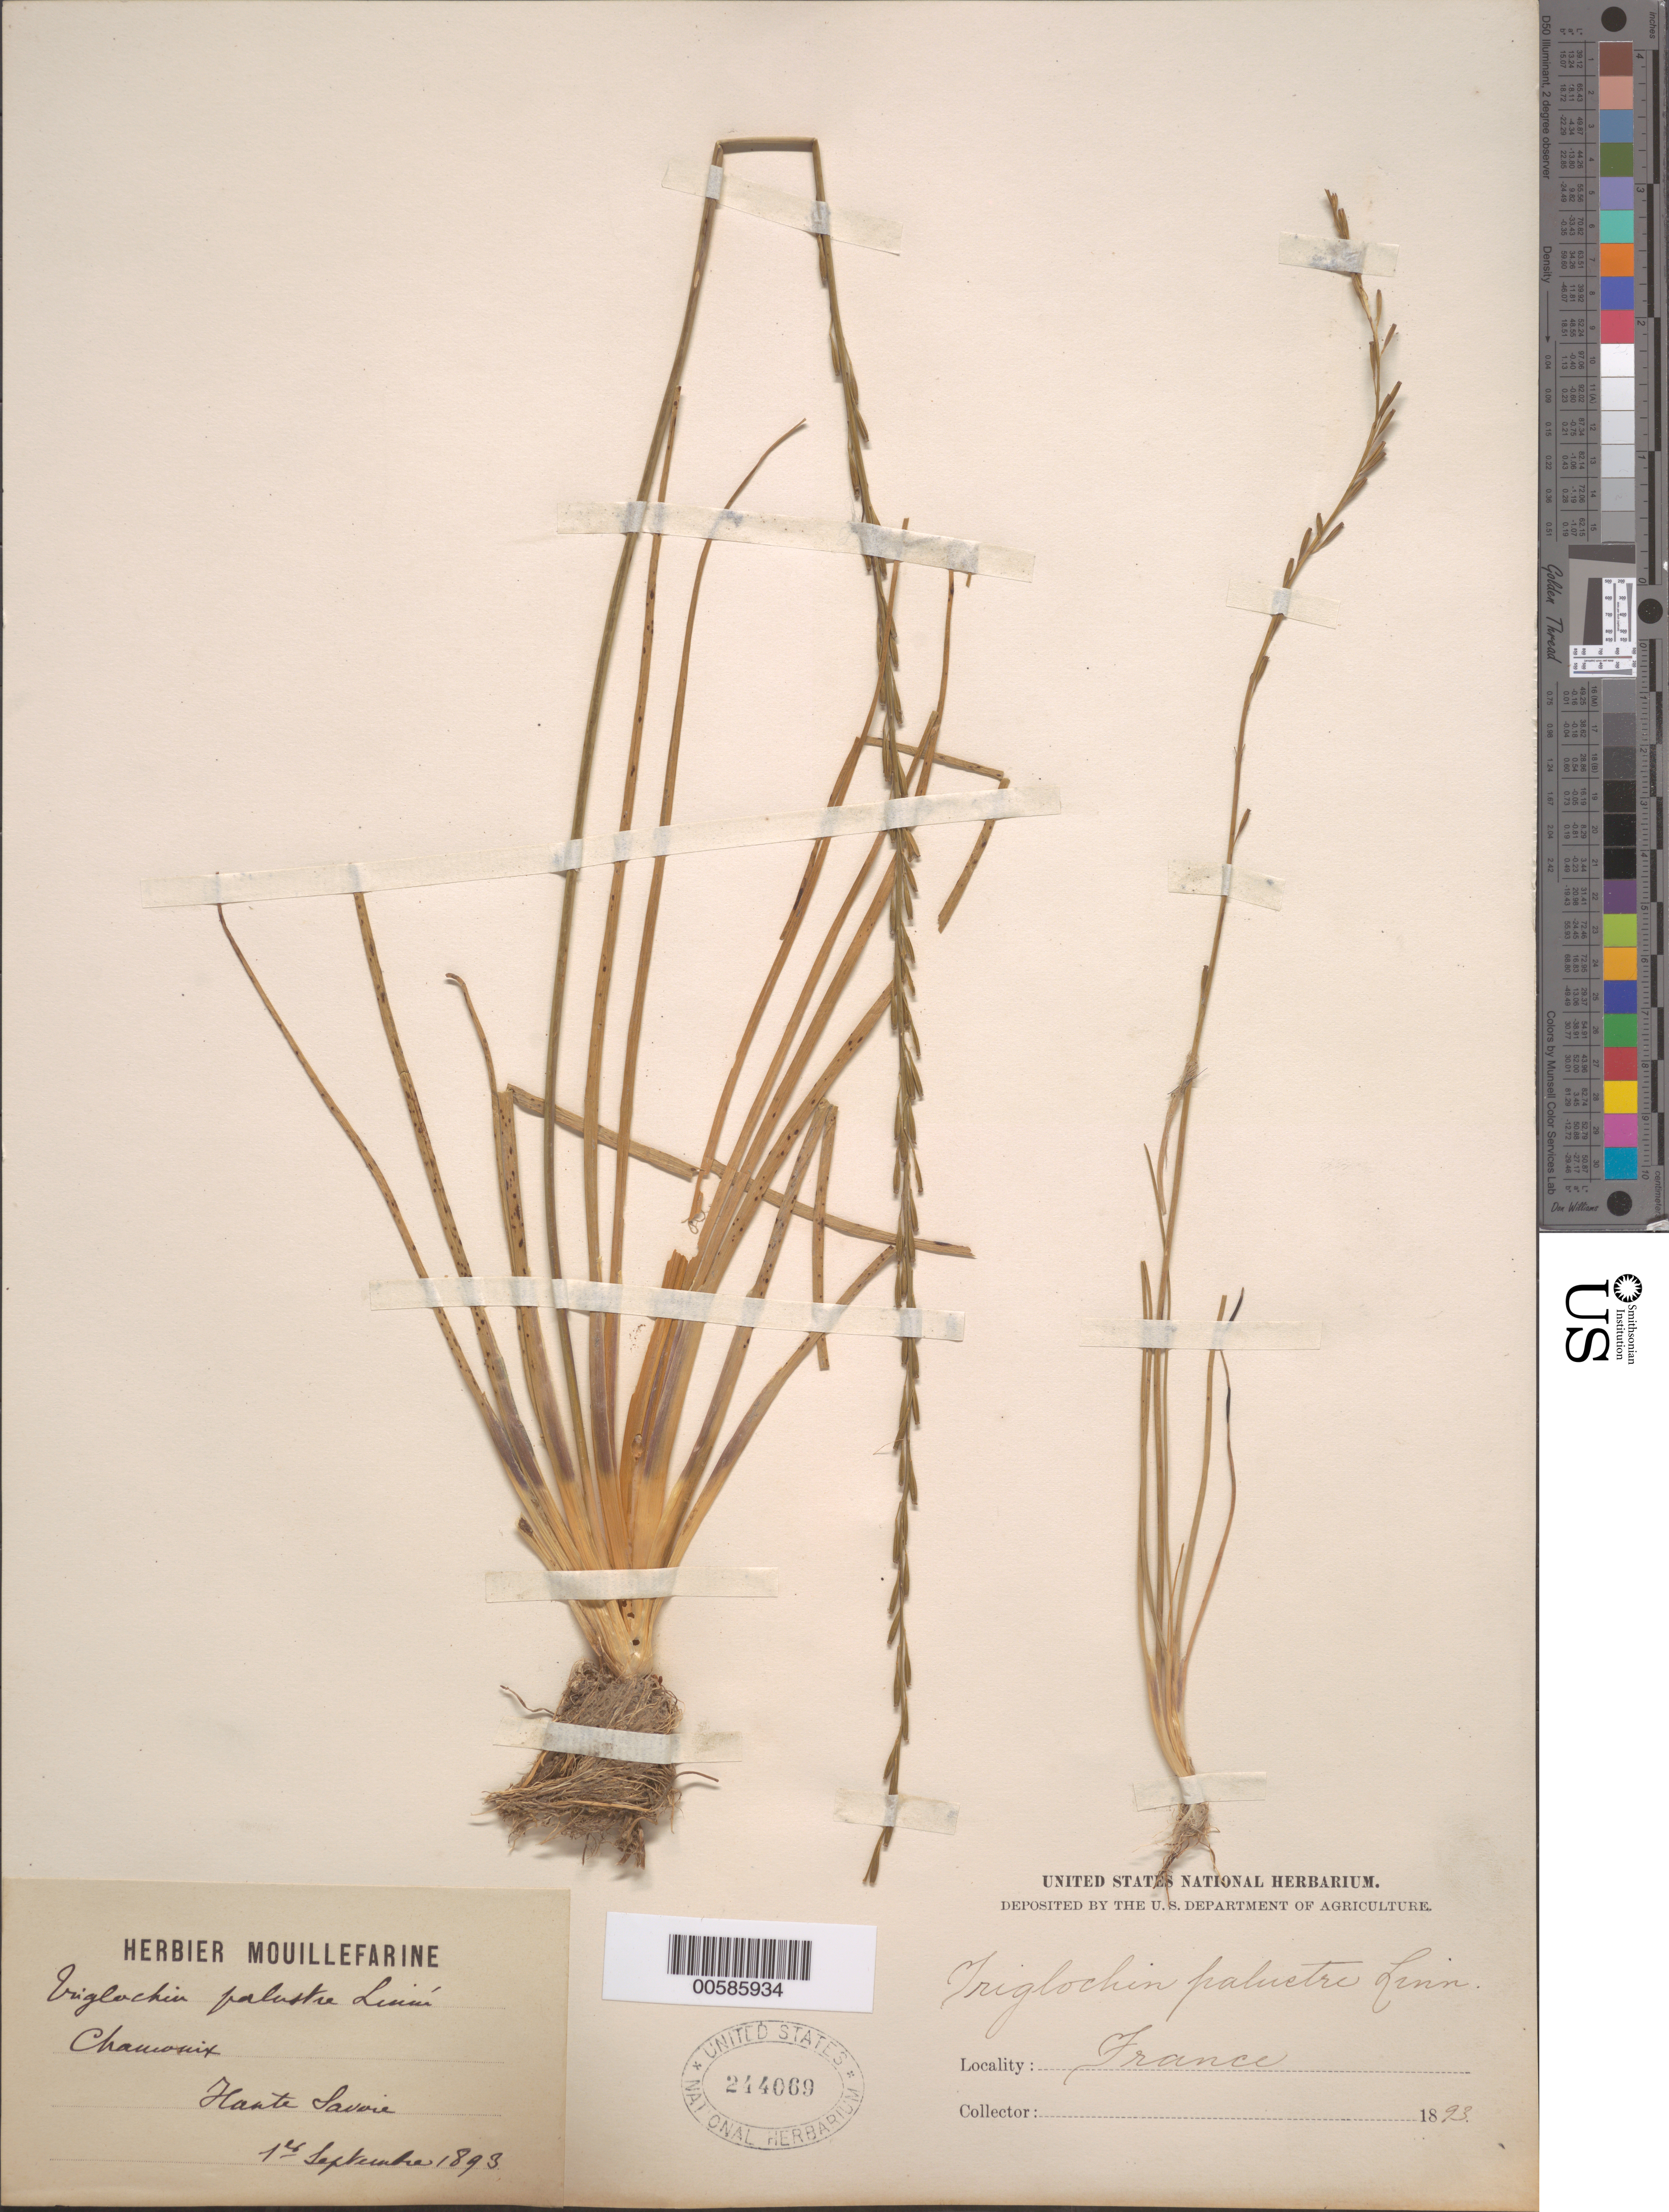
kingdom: Plantae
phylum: Tracheophyta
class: Liliopsida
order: Alismatales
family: Juncaginaceae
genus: Triglochin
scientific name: Triglochin palustris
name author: L.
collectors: A. E. Mouillefarine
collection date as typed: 01 Sep 1893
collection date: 1893-09-01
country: France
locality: Chauouix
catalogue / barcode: US 244069